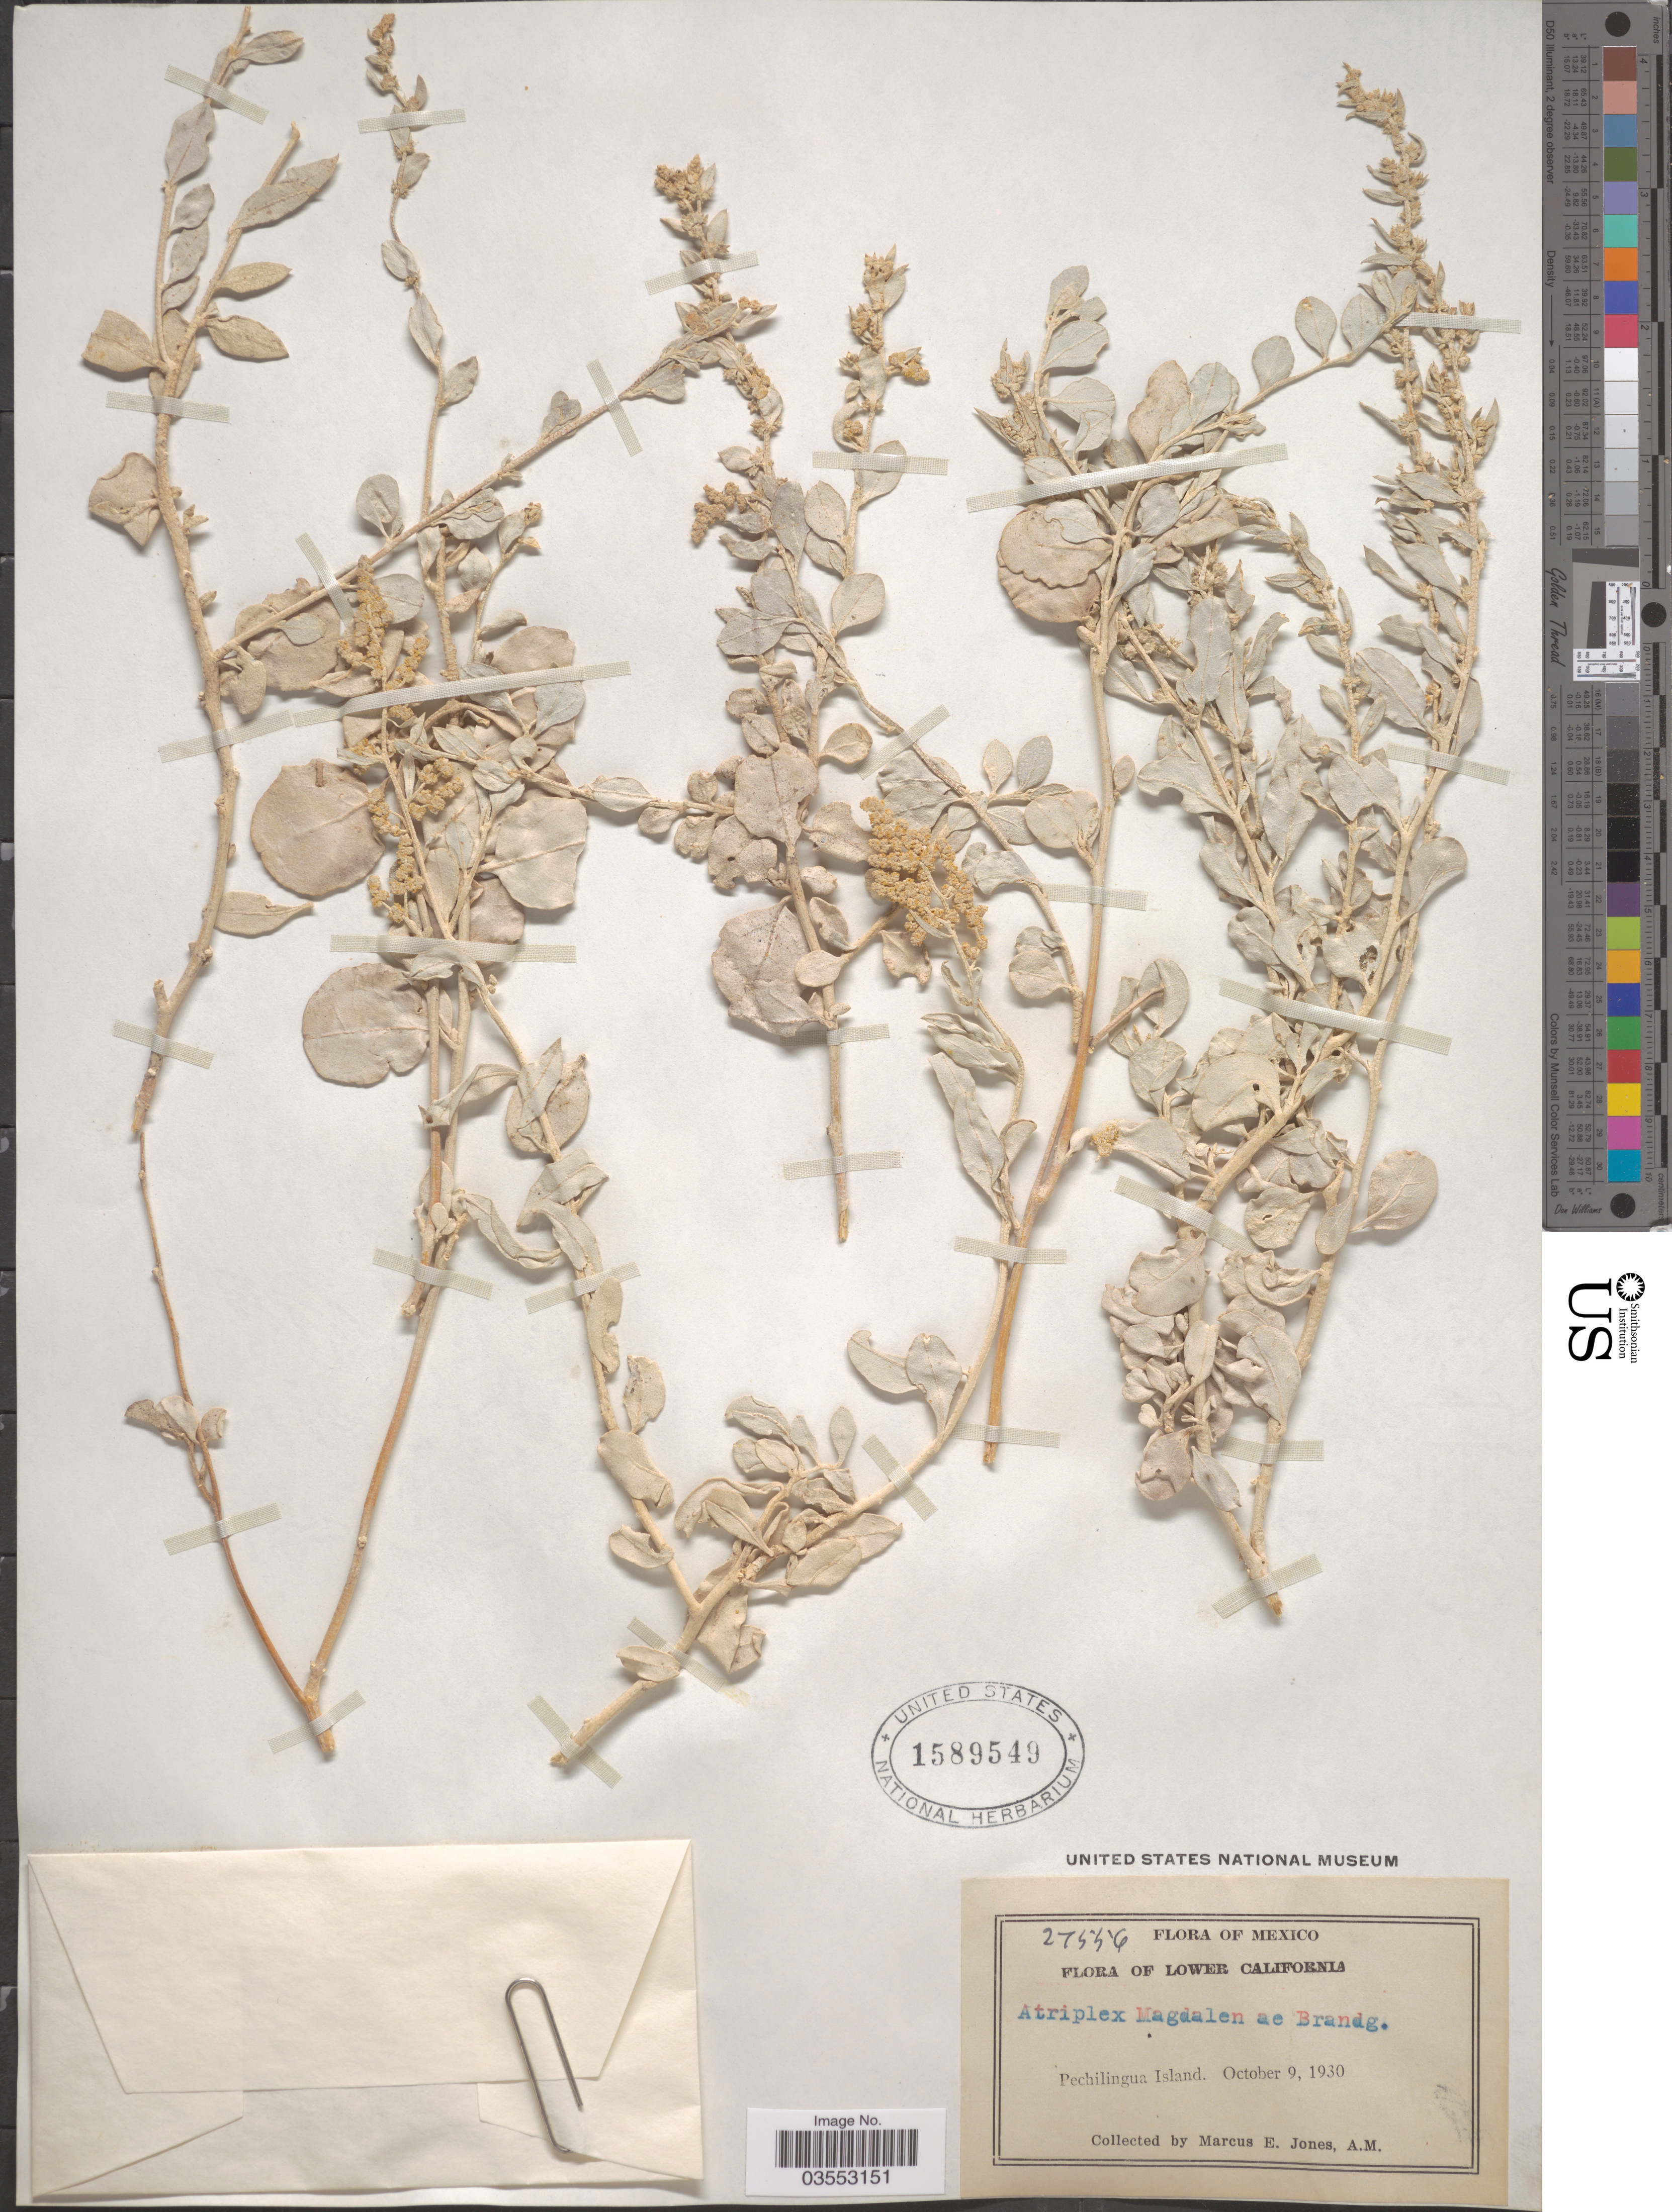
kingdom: Plantae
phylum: Tracheophyta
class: Magnoliopsida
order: Caryophyllales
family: Amaranthaceae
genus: Atriplex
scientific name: Atriplex barclayana subsp. magdalenae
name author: H.M. Hall & Clem.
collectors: M. E. Jones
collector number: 27556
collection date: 1930-10-09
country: Mexico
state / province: Baja California Sur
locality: Lower California. Pechilingua Island.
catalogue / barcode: US 1589549